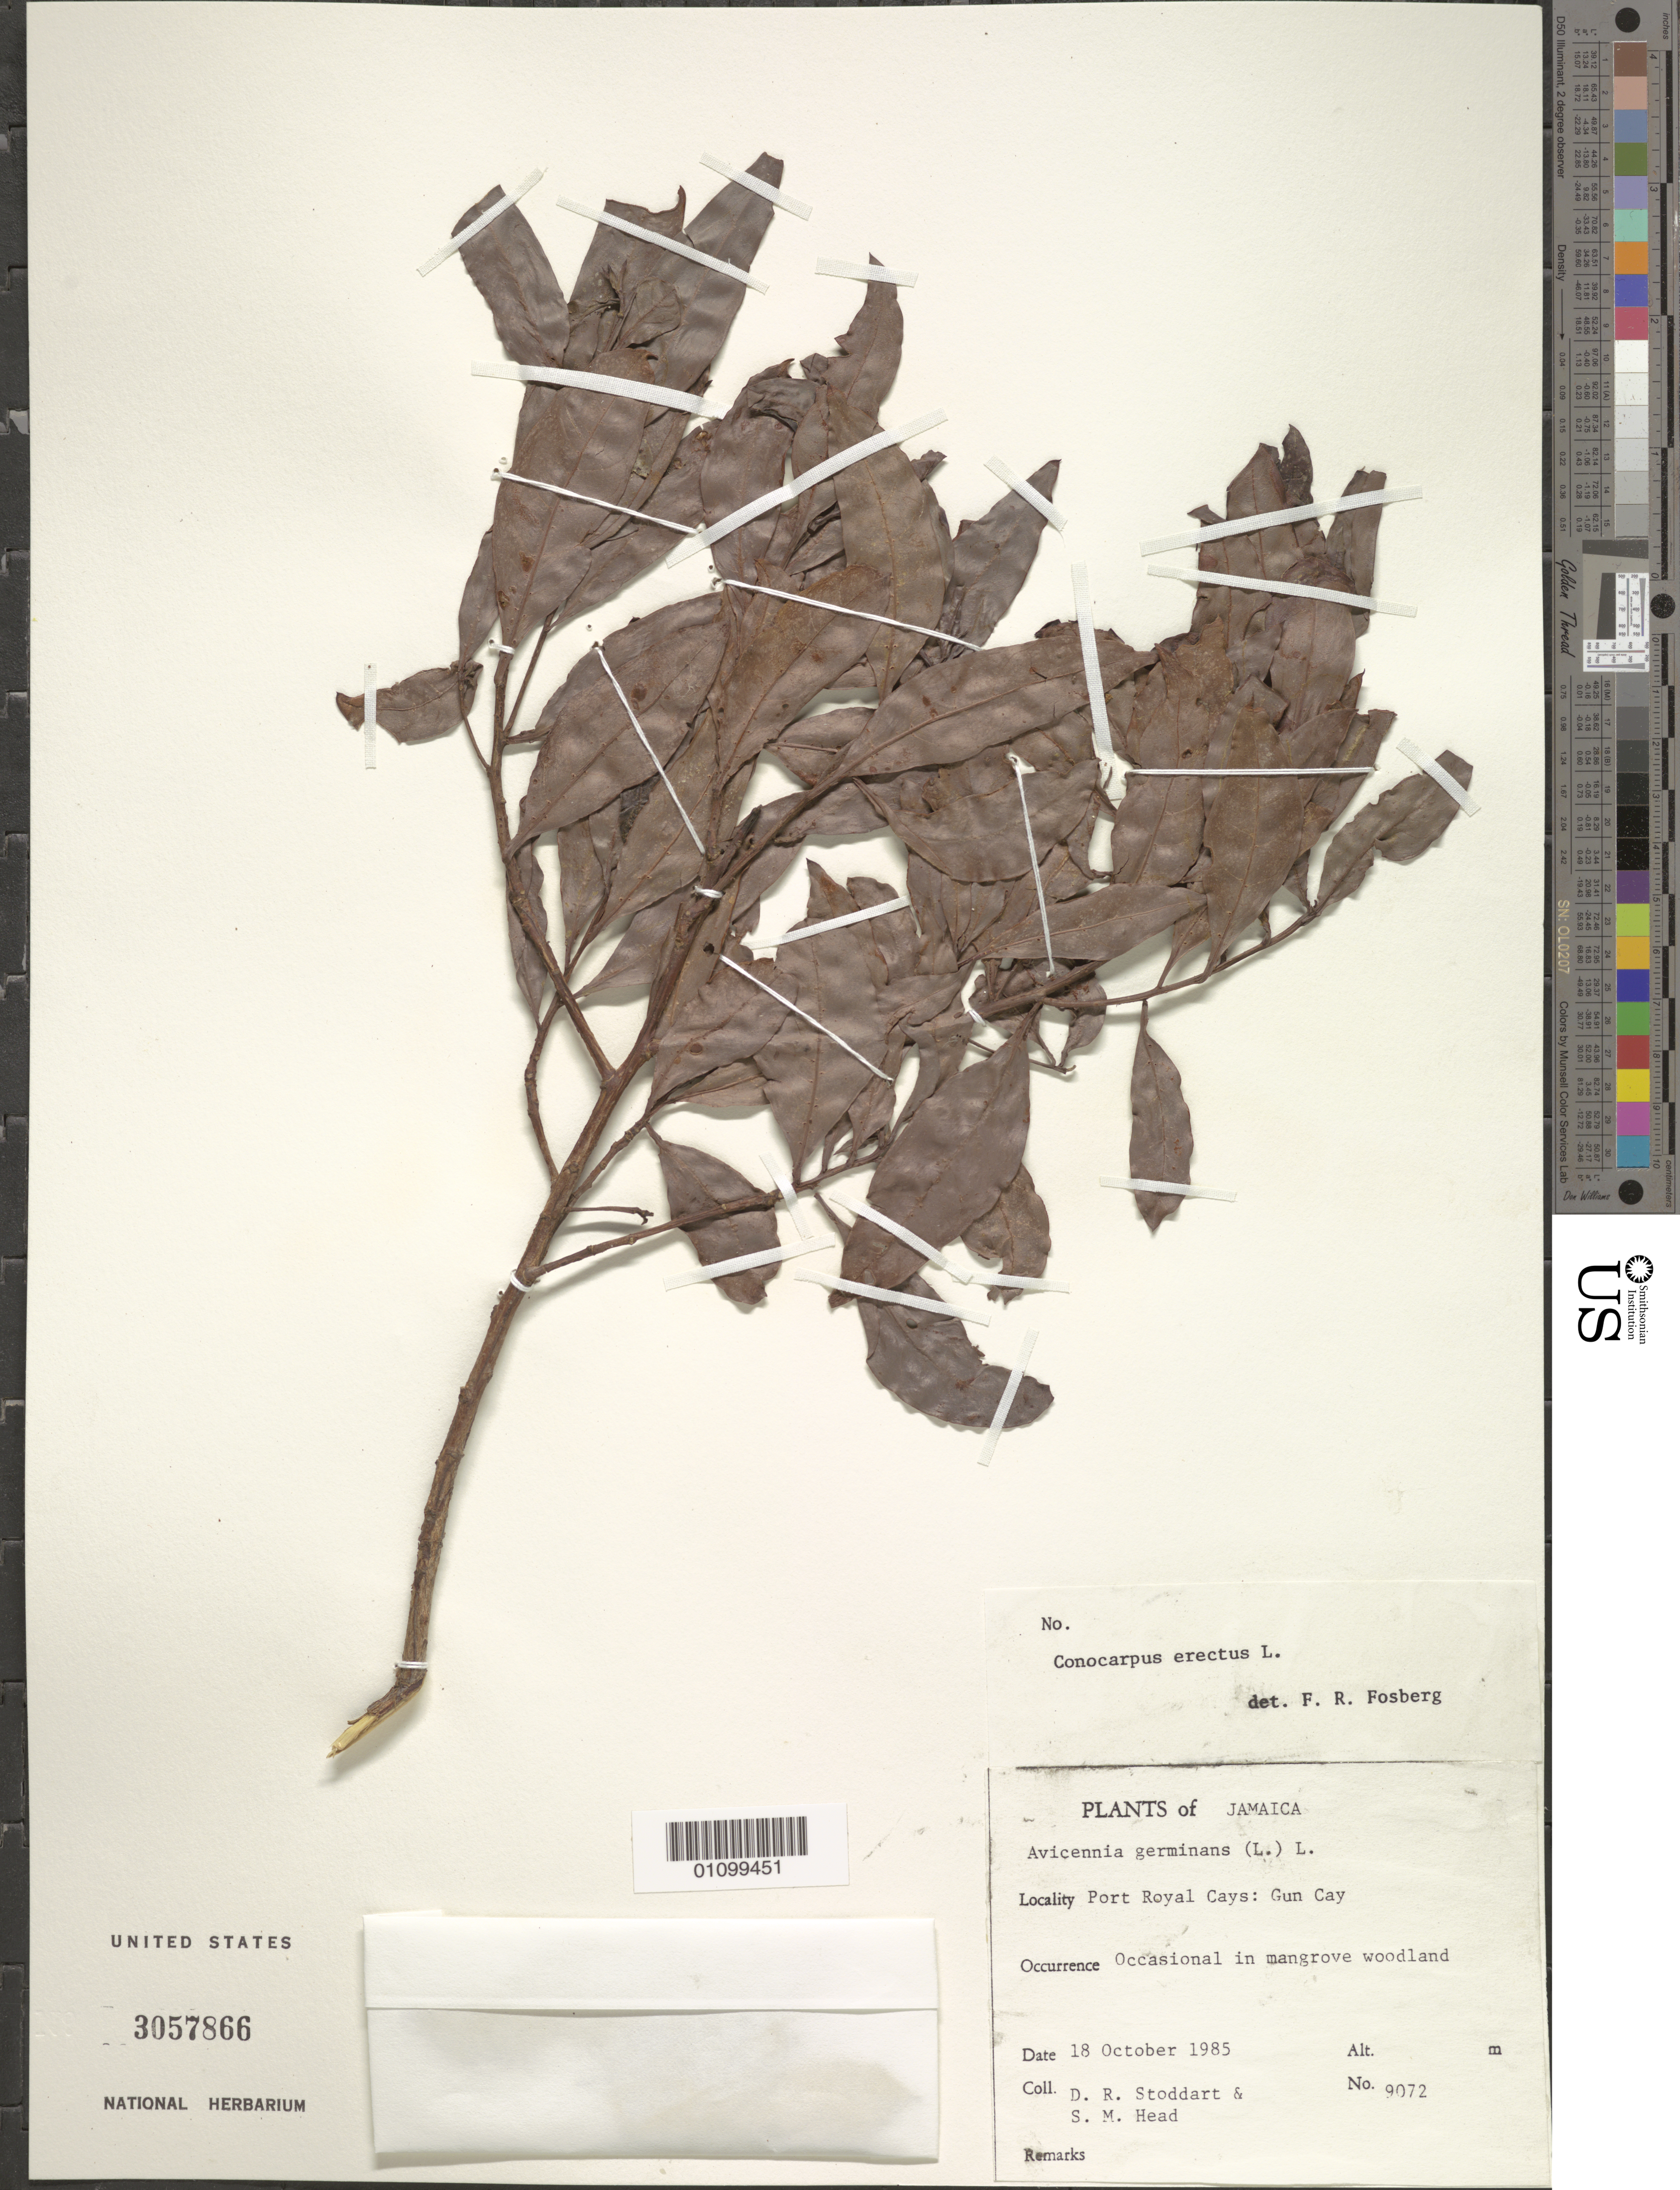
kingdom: Plantae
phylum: Tracheophyta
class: Magnoliopsida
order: Myrtales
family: Combretaceae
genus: Conocarpus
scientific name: Conocarpus erectus var. erectus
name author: L.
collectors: D. R. Stoddart & S. Head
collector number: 9072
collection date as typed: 18 Oct 1985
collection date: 1985-10-18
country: Jamaica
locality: Port Royal Cays: Gun Cay.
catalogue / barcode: US 3057866